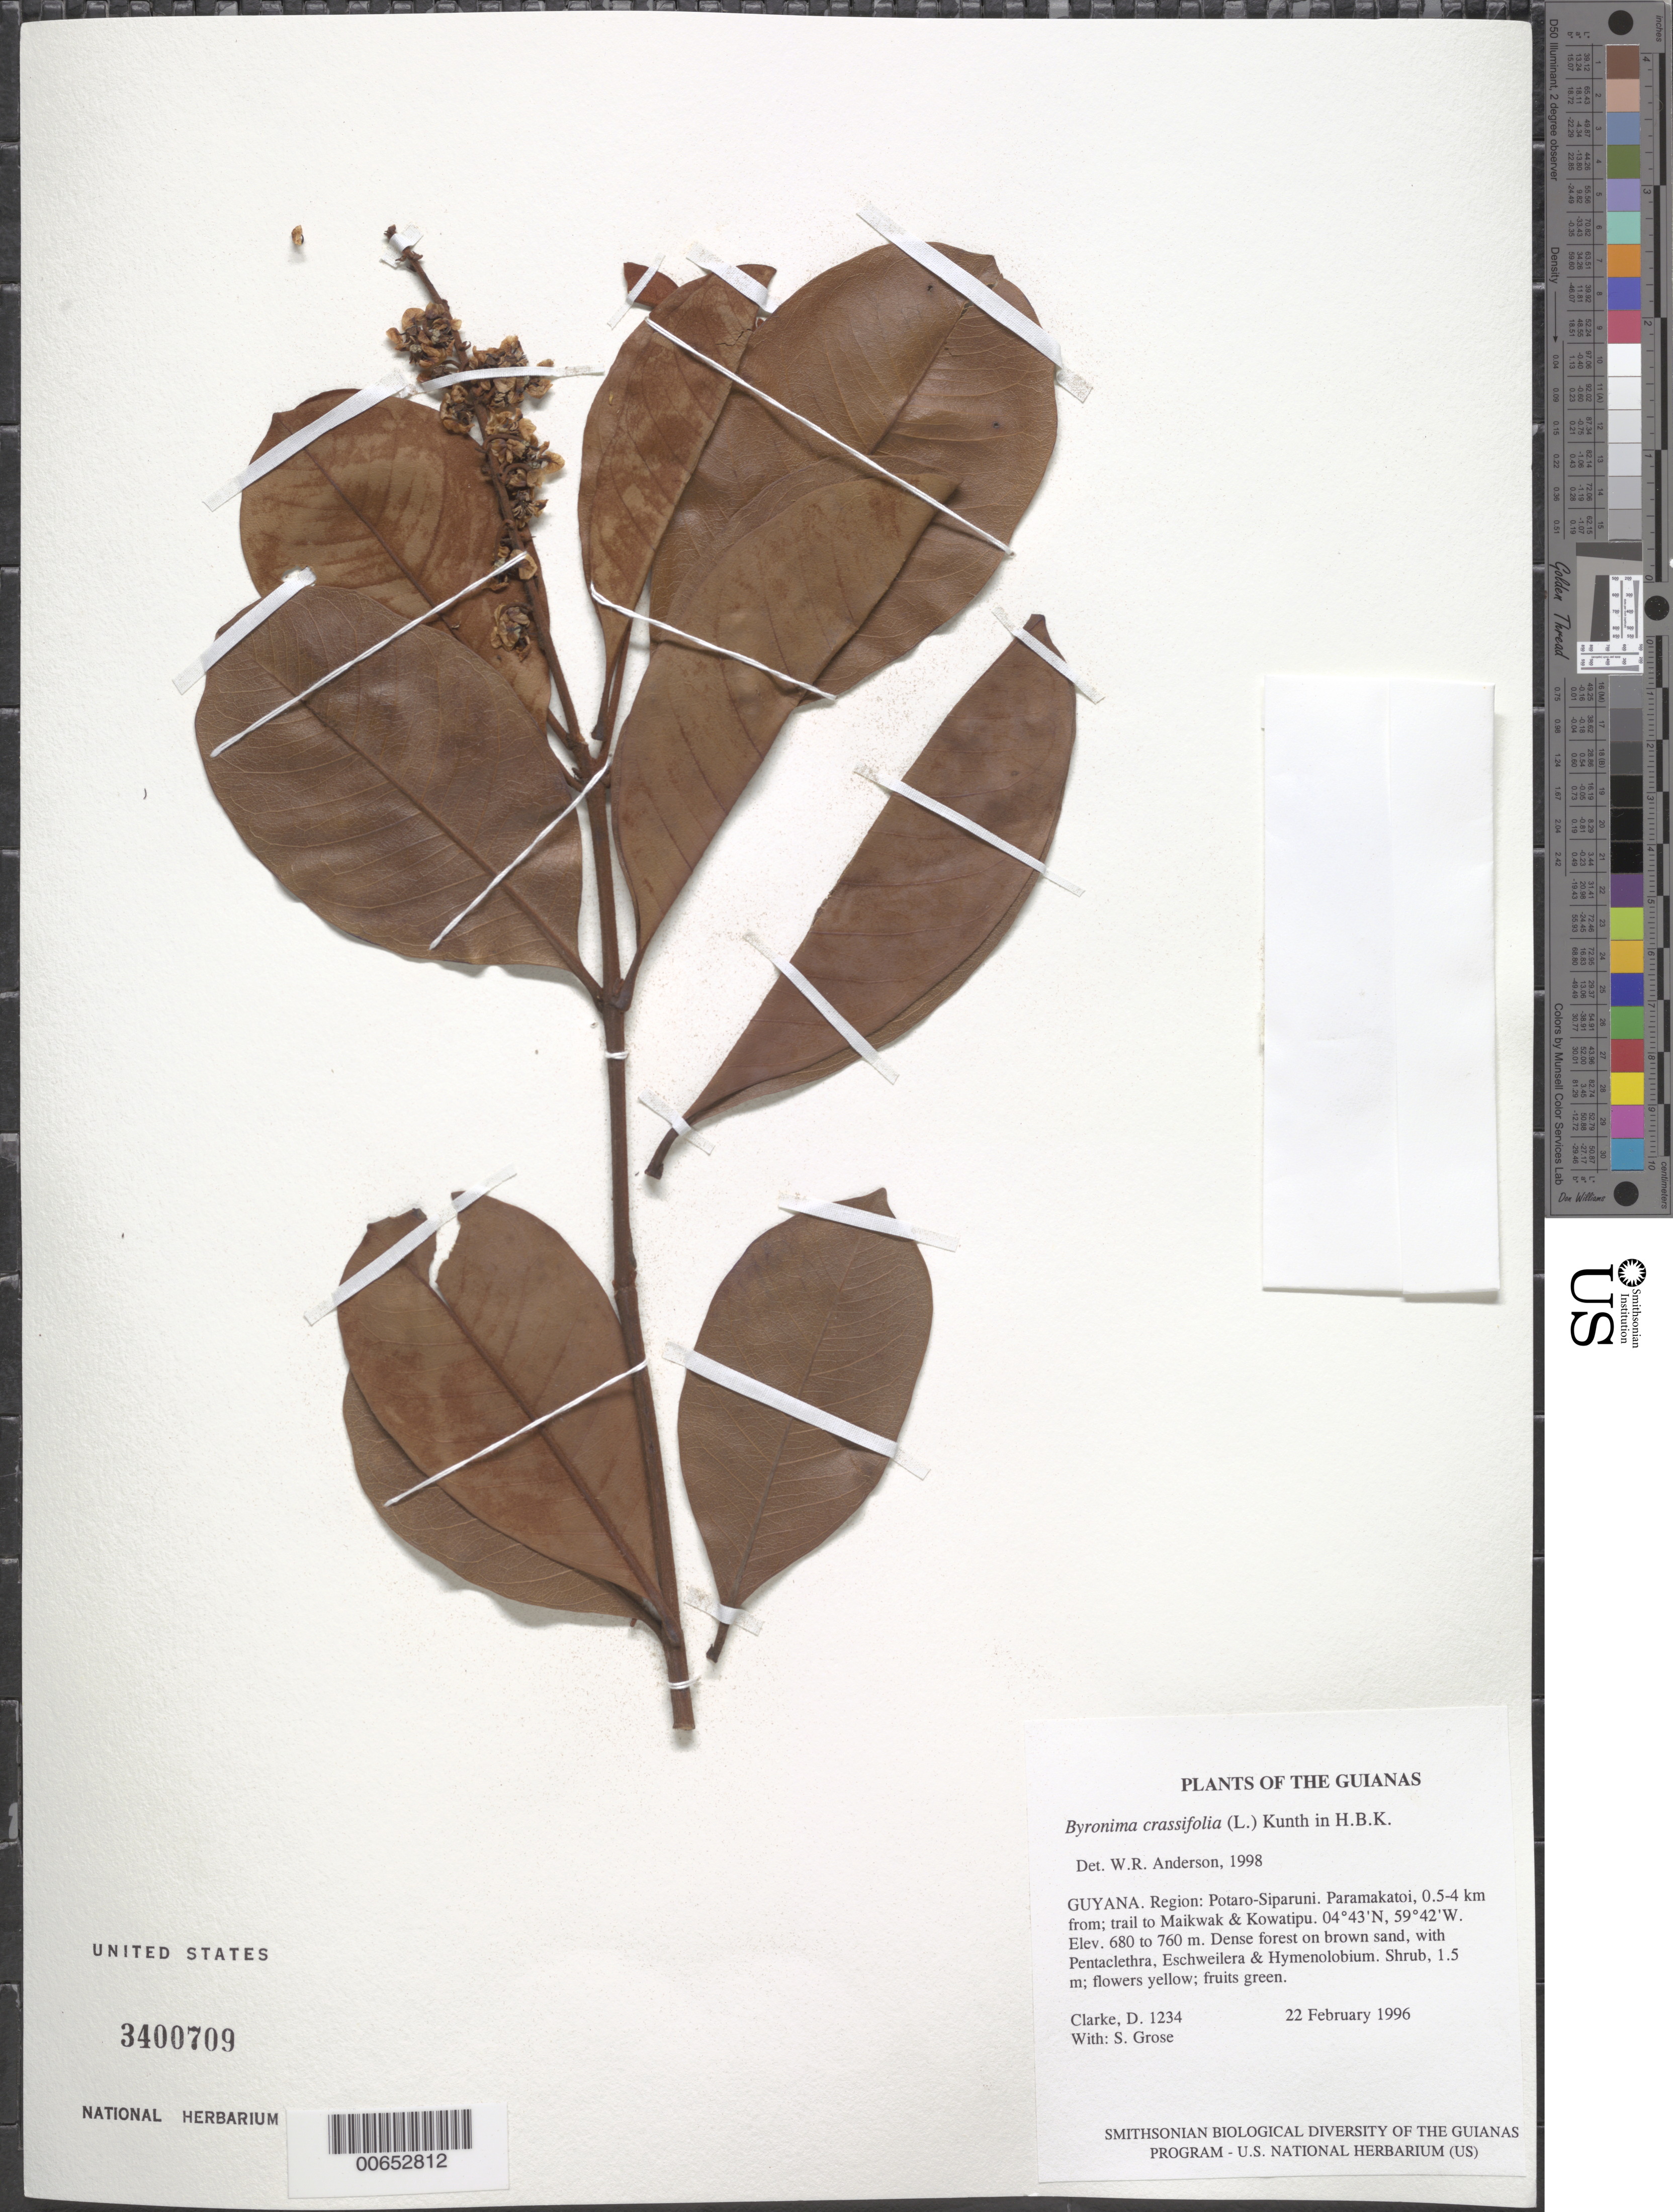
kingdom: Plantae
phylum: Tracheophyta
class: Magnoliopsida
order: Malpighiales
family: Malpighiaceae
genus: Byrsonima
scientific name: Byrsonima crassifolia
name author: (L.) Kunth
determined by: Anderson, W. R., (MICH), University of Michigan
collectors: H. D. Clarke & S. Grose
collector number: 1234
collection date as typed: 22 February 1996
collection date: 1996-02-22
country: Guyana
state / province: Potaro-Siparuni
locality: Paramakatoi, 0.5-4 km from; trail to Maikwak & Kowatipu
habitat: Dense forest on brown sand, with Pentaclethra, Eschweilera & Hymenolobium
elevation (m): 680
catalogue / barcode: US 3400709